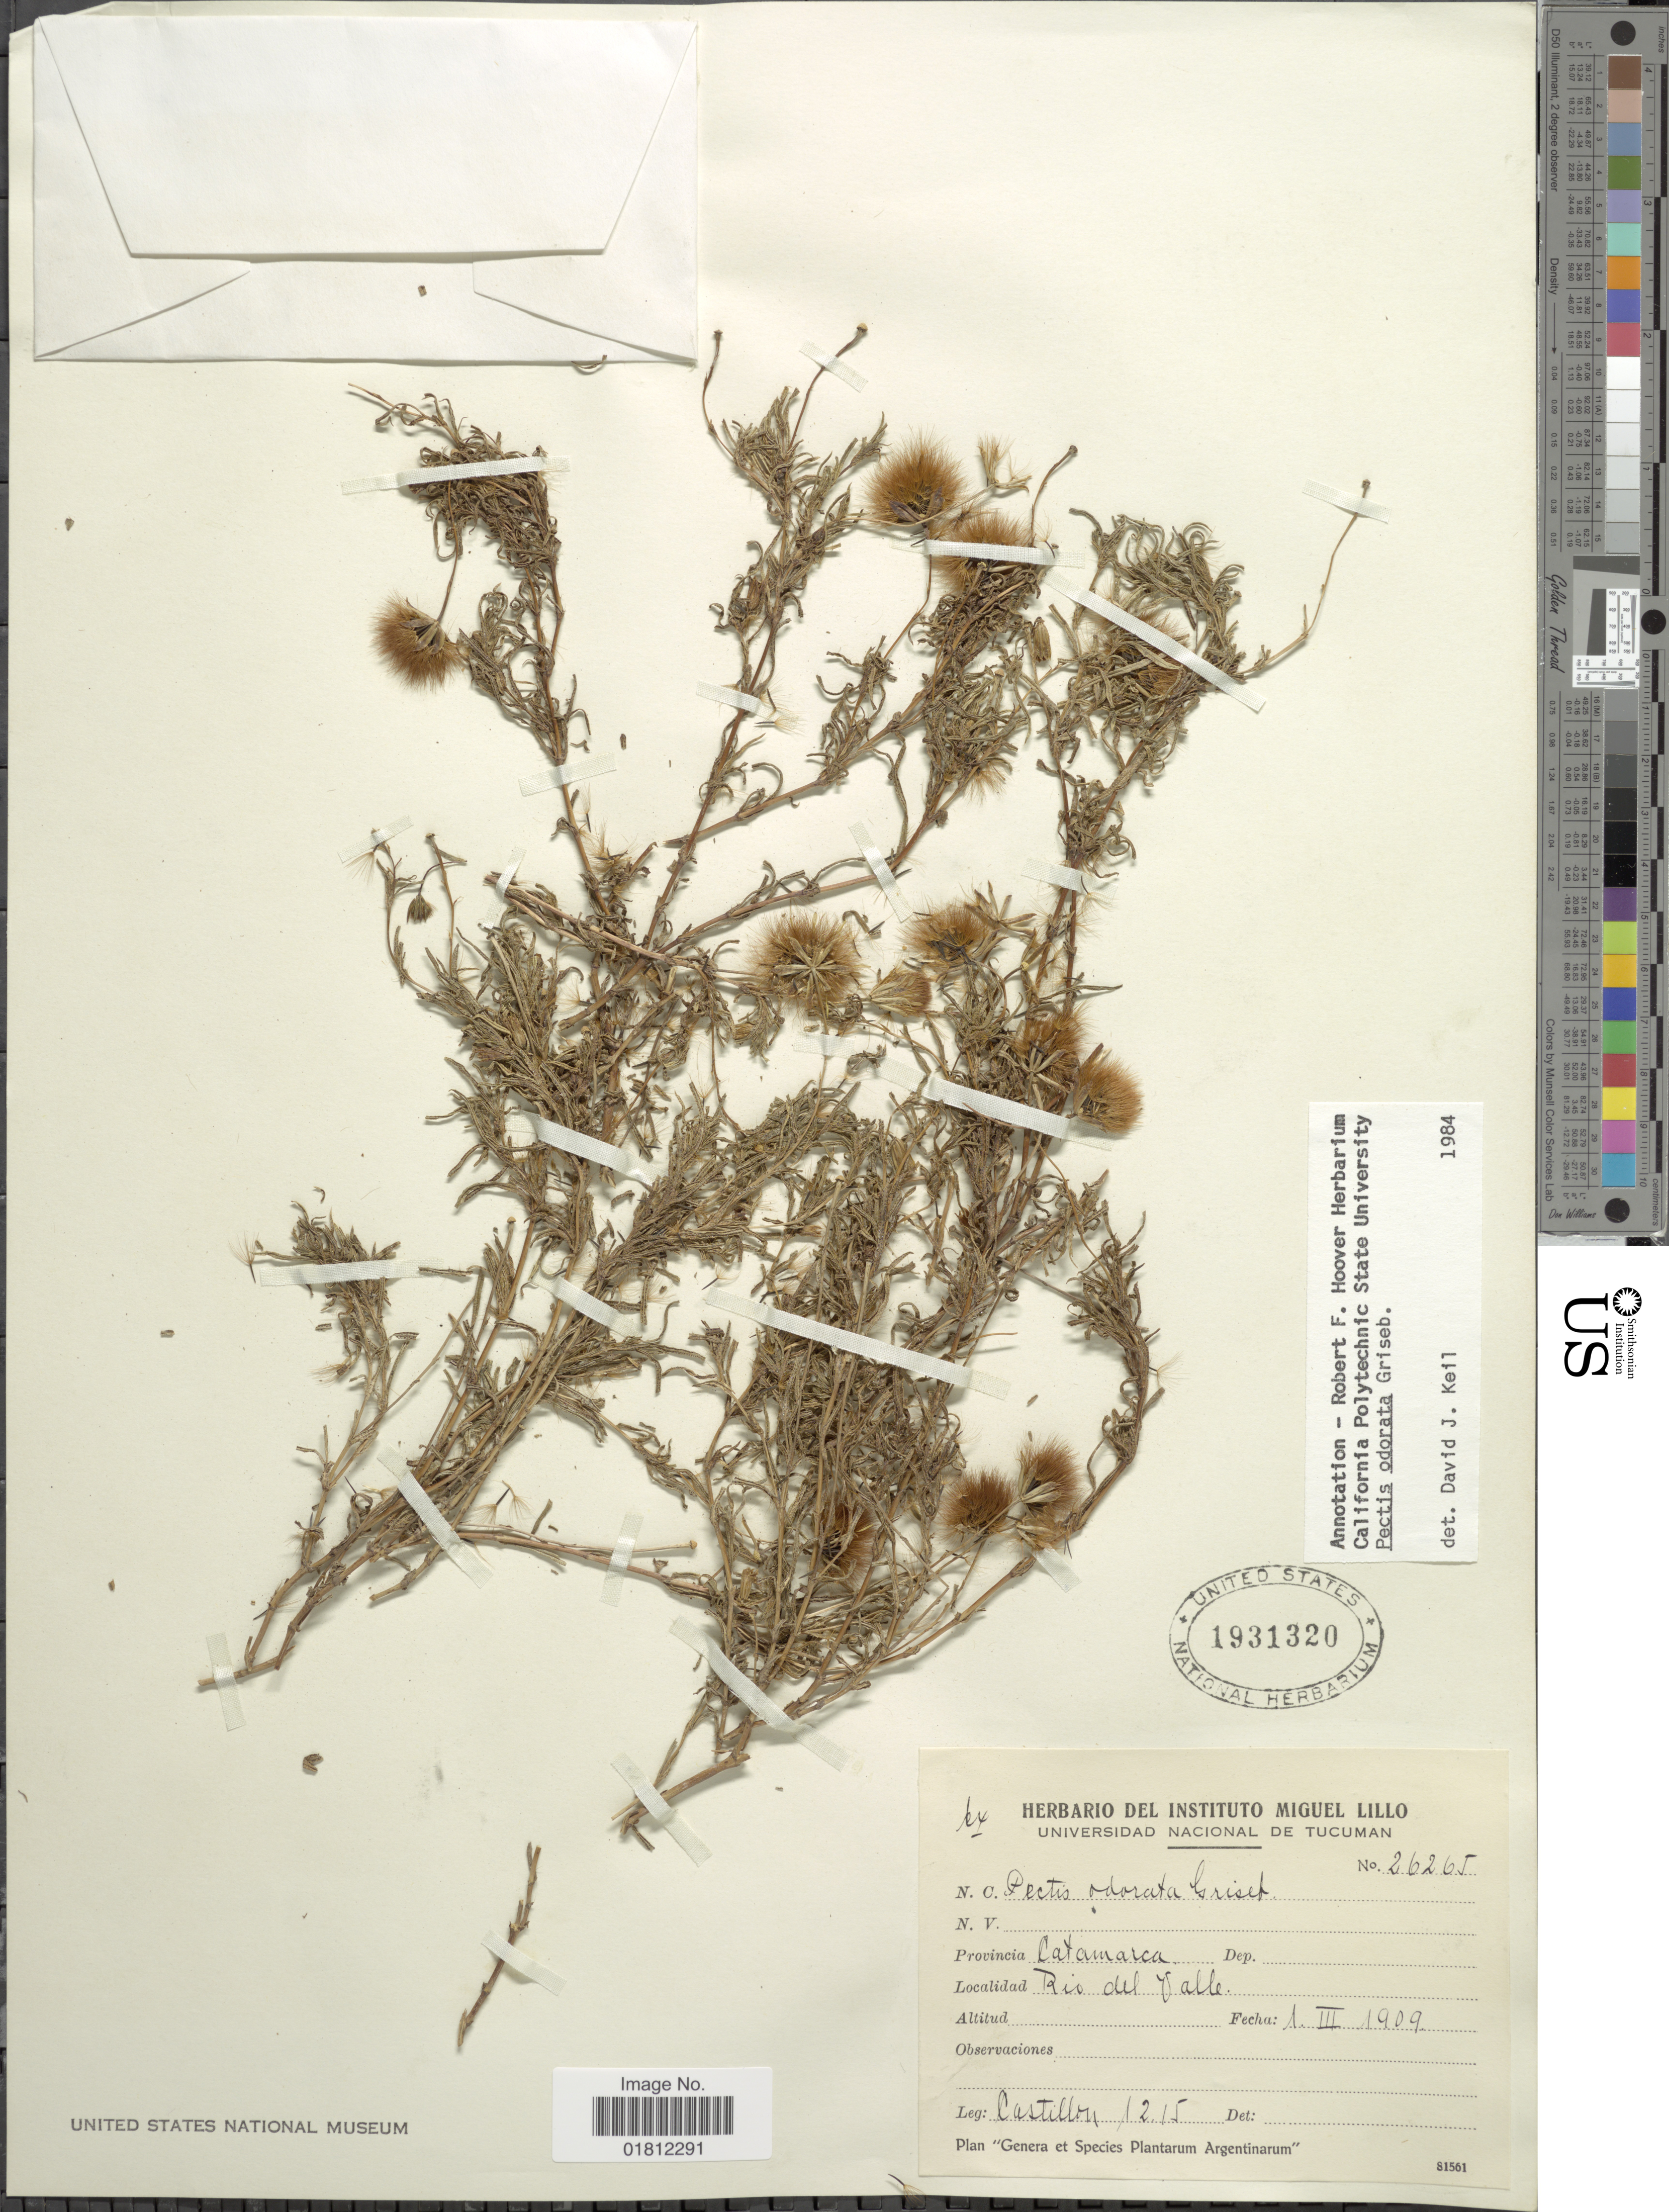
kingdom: Plantae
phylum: Tracheophyta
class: Magnoliopsida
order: Asterales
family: Asteraceae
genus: Pectis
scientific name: Pectis odorata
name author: Griseb.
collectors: Castillon, --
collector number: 1215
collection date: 1909-03-01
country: Argentina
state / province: Catamarca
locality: Provincia Catamarca, Rio del Valle.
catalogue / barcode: US 1931320